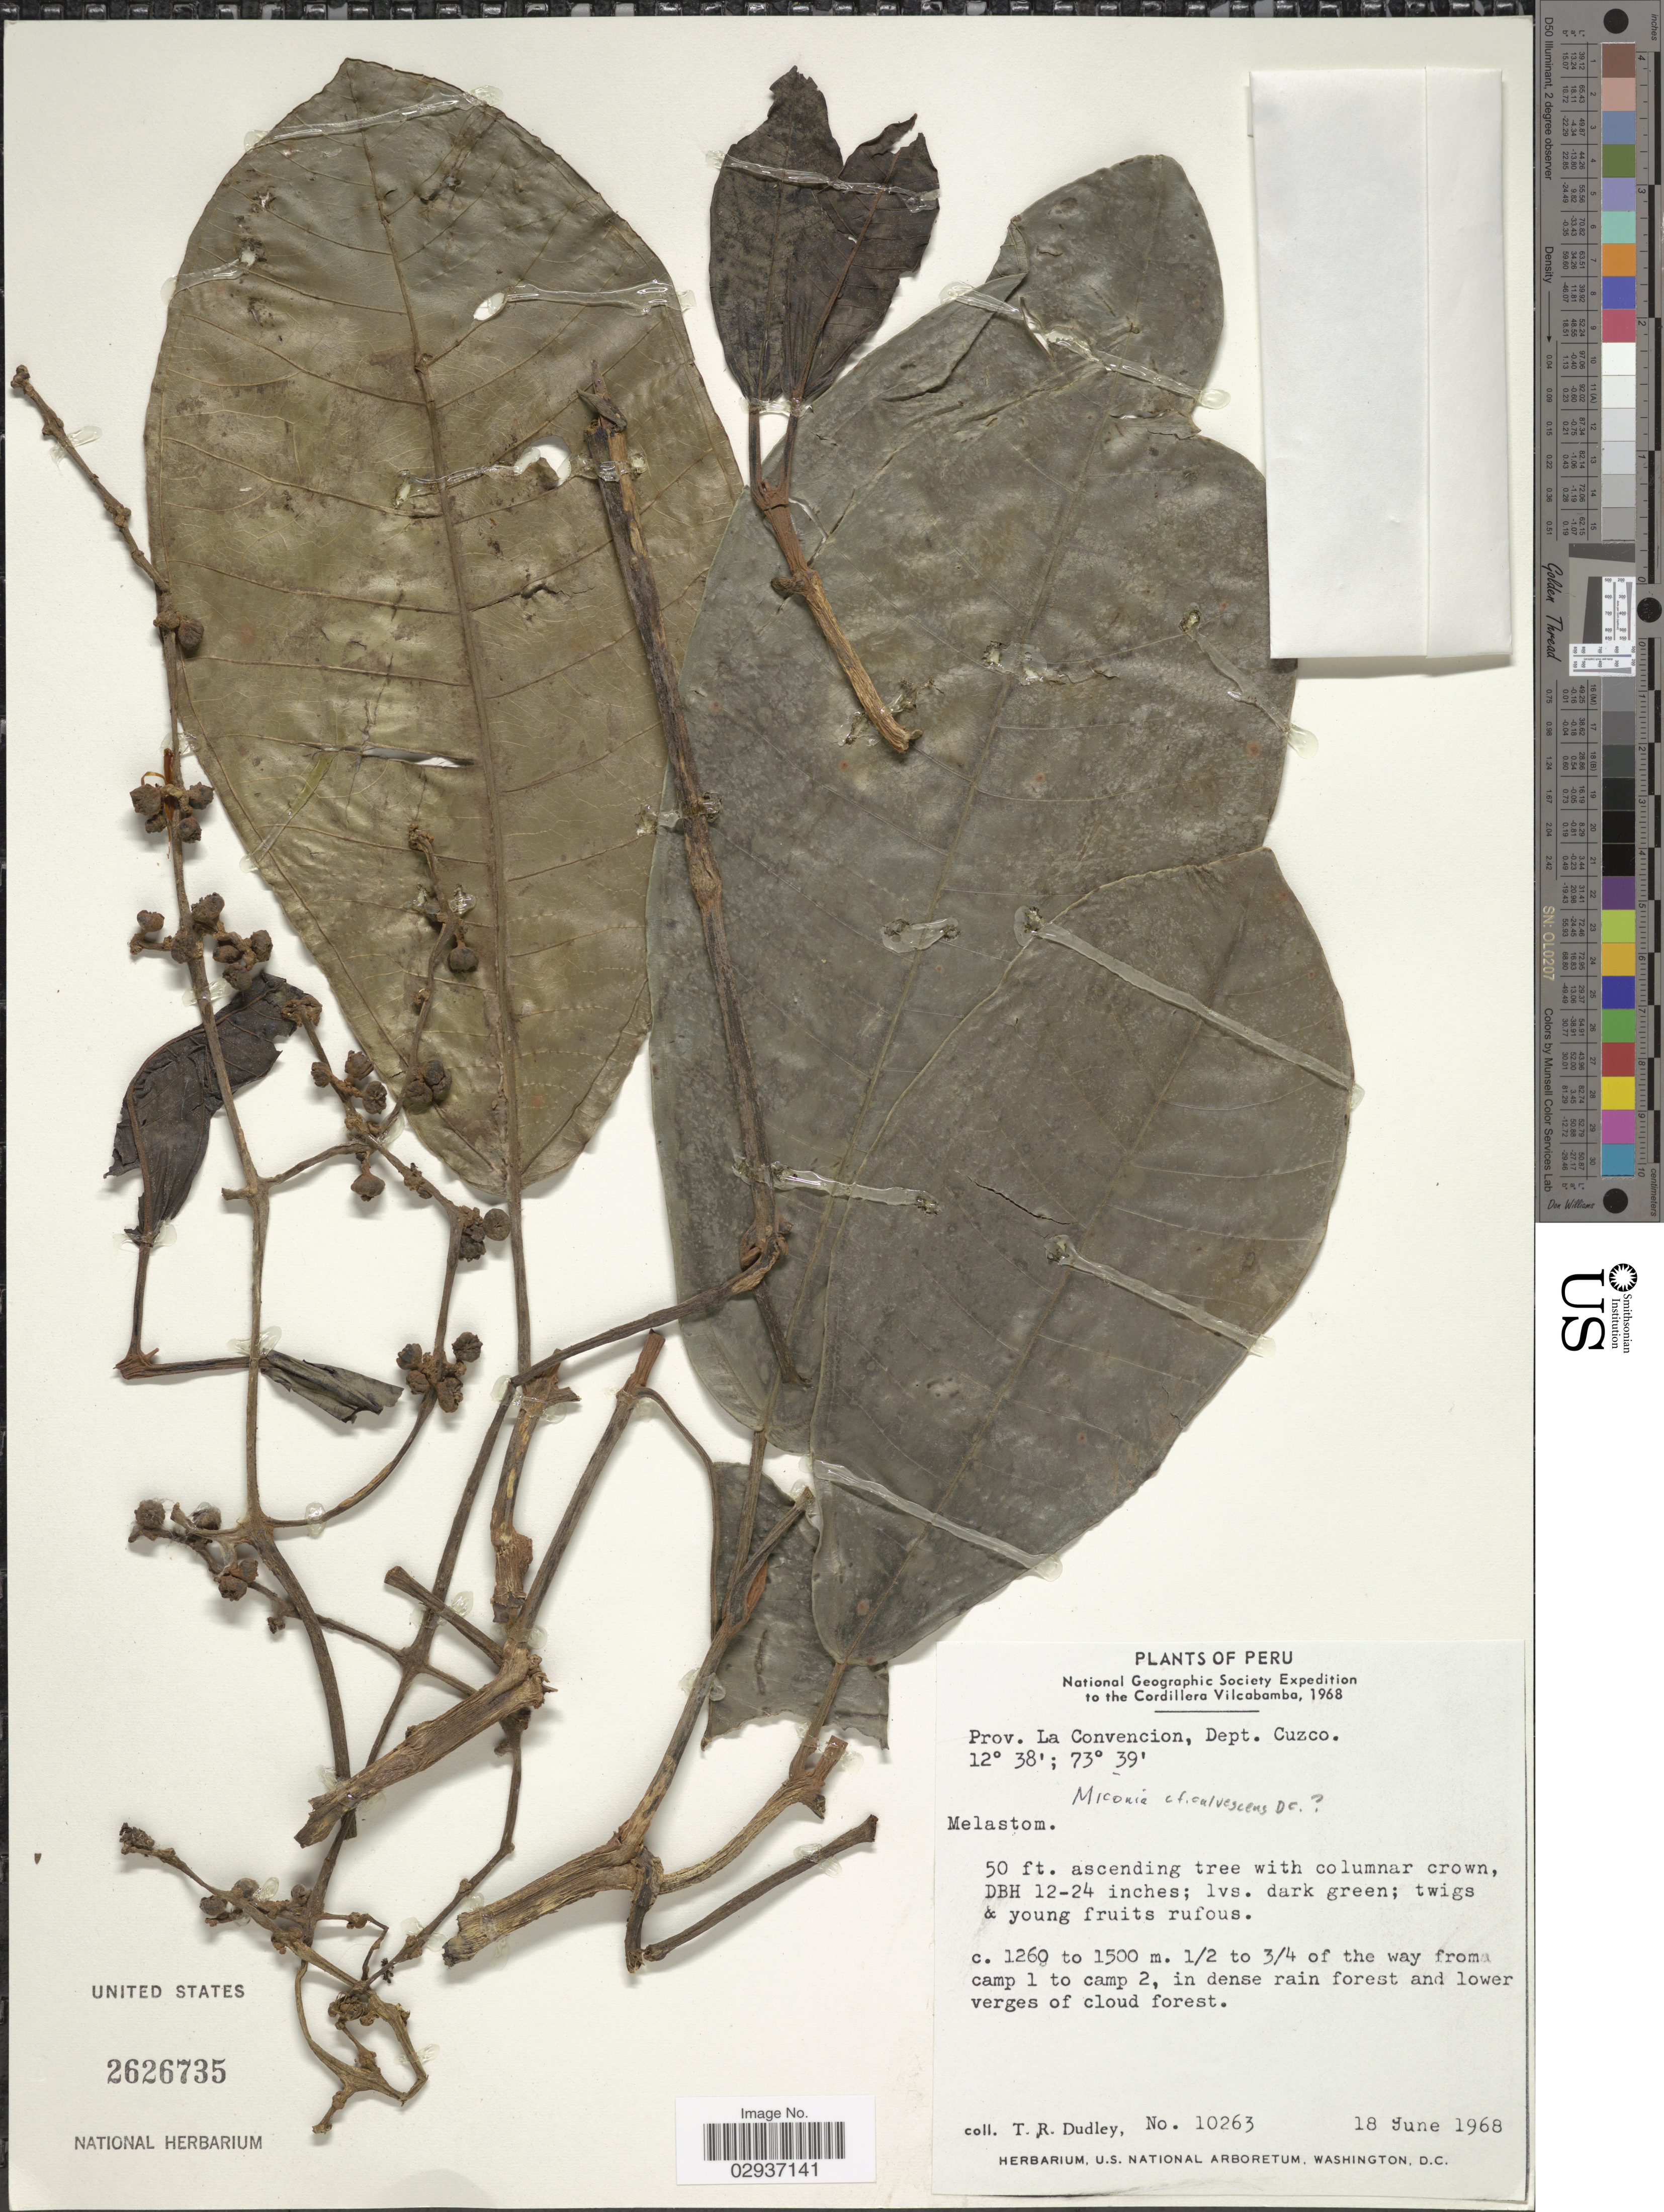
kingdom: Plantae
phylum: Tracheophyta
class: Magnoliopsida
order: Myrtales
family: Melastomataceae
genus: Miconia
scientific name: Miconia calvescens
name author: DC.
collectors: T. R. Dudley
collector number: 10263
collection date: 1968-06-18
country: Peru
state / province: Cusco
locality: Cordillera Volcabamba. Prov. La Convencion, Dept. Cuzco.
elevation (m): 1260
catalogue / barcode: US 2626735